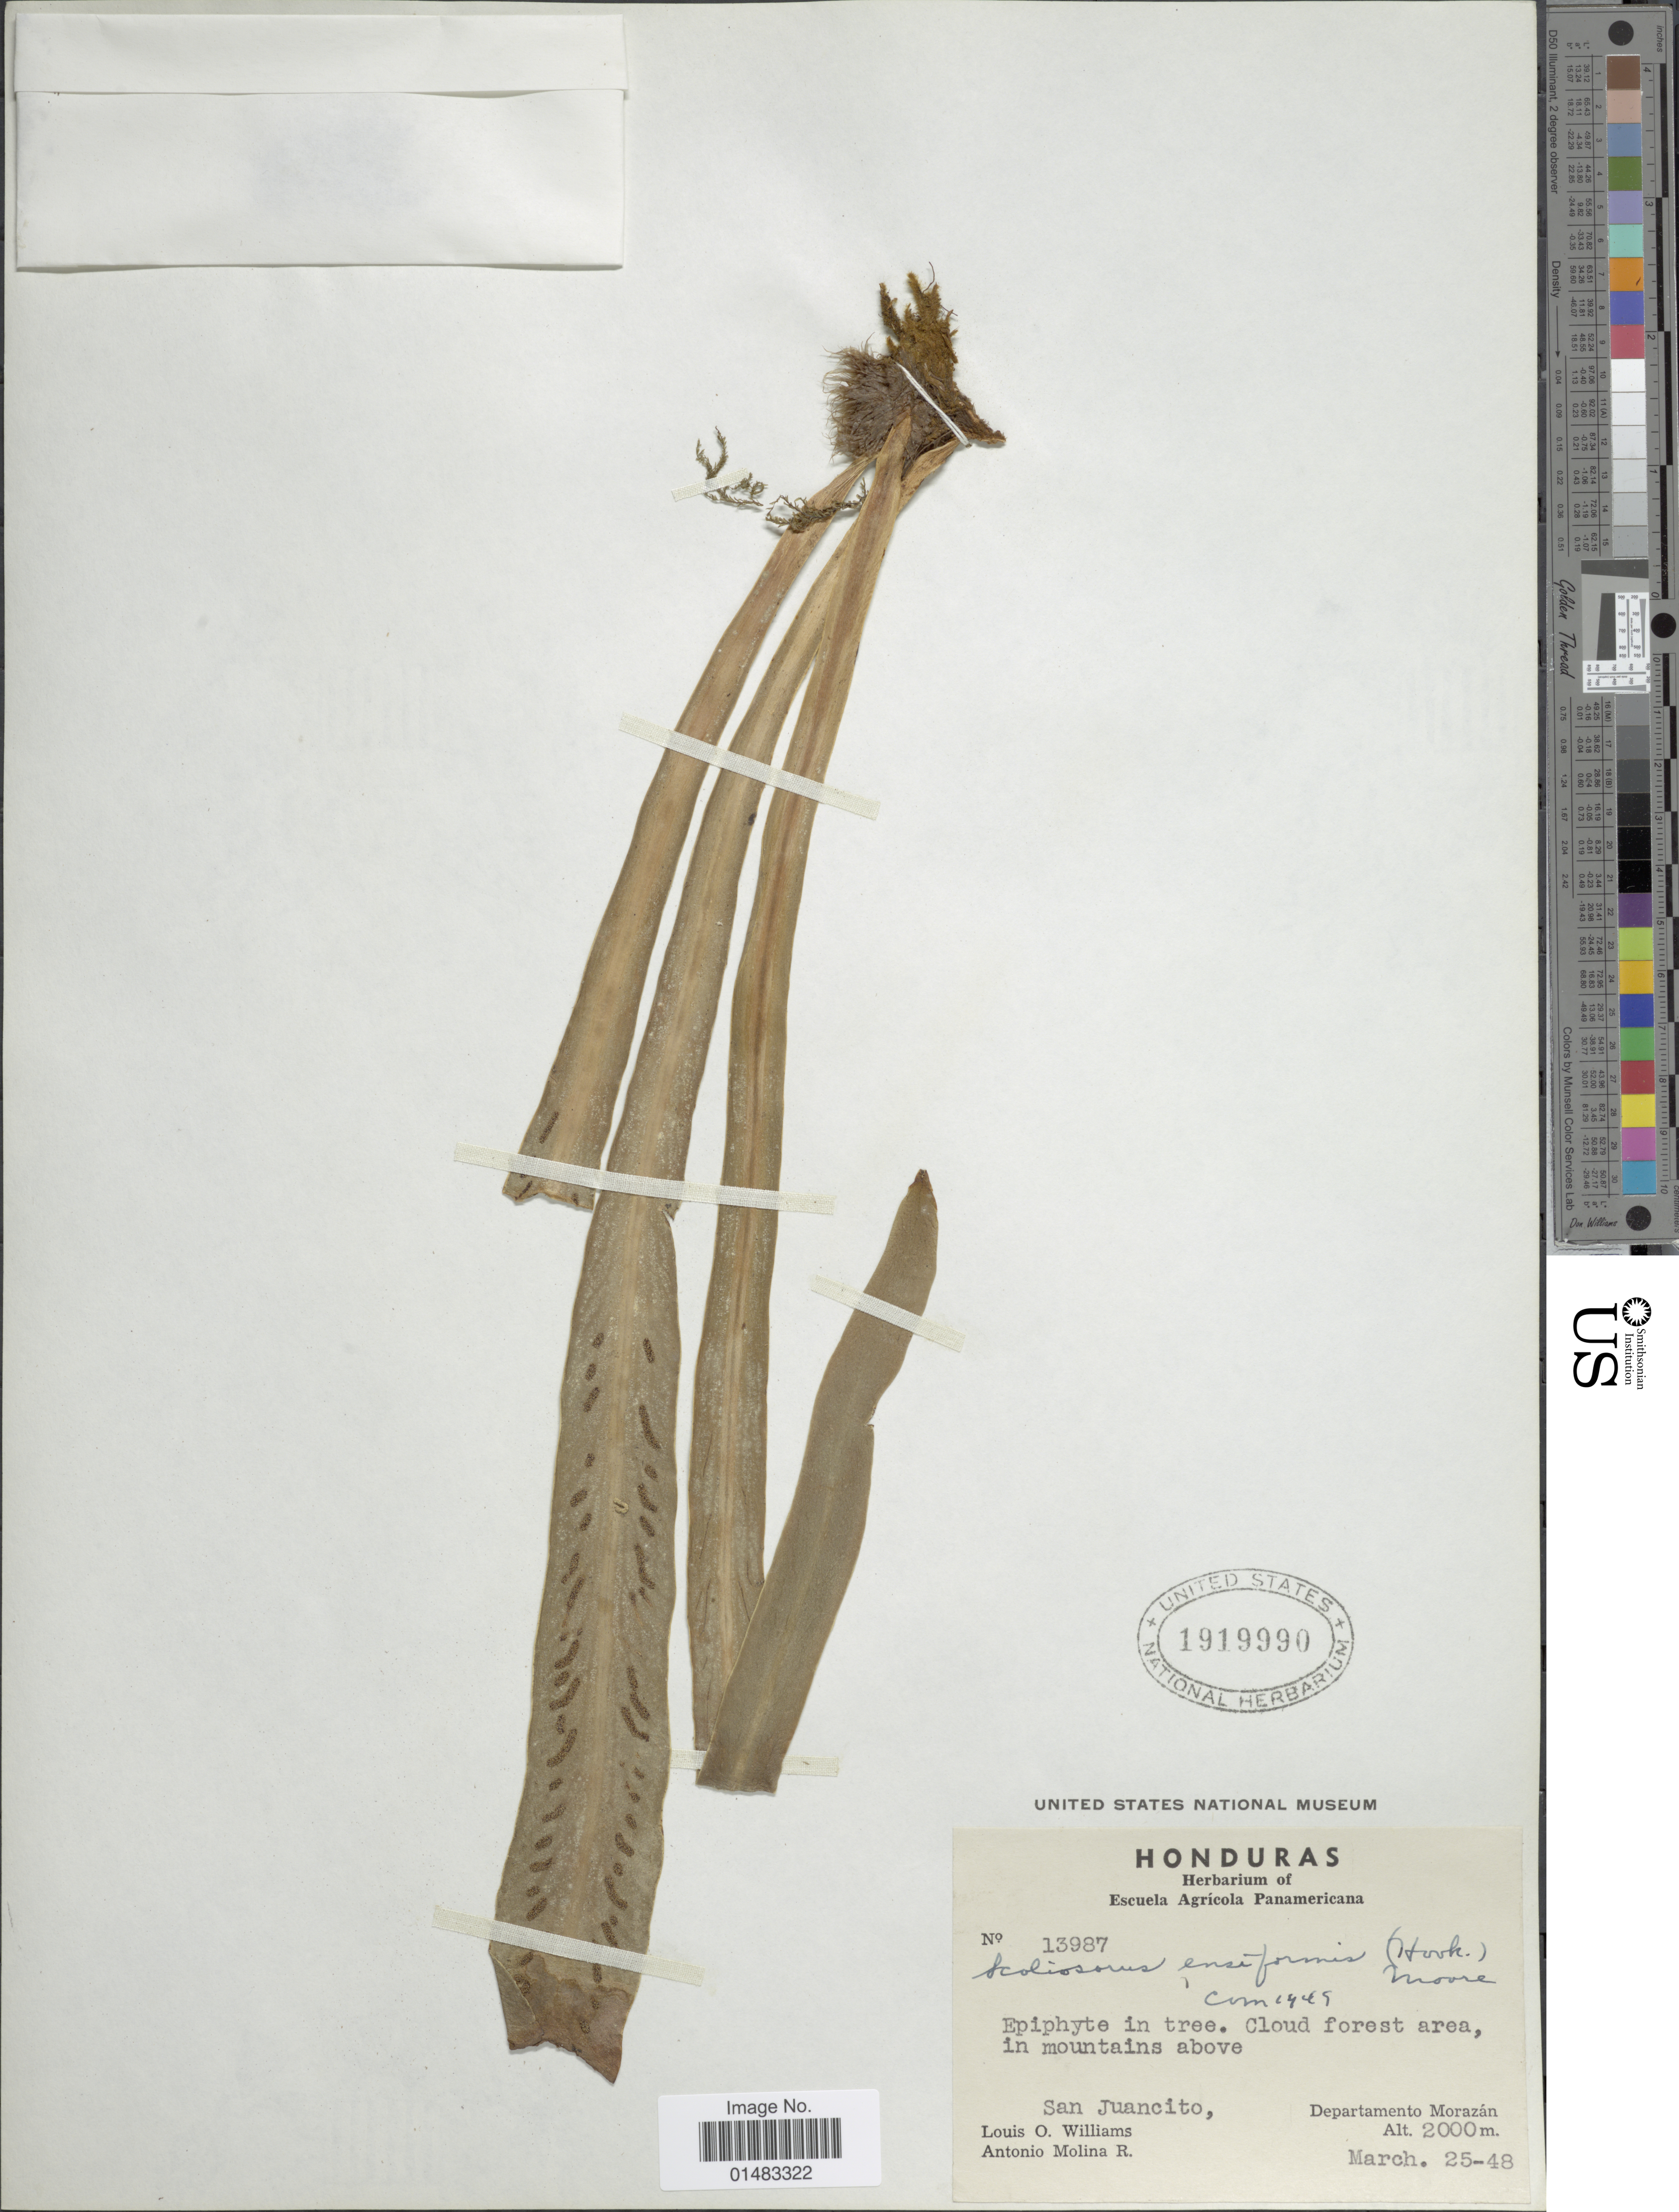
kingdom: Plantae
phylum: Tracheophyta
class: Polypodiopsida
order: Polypodiales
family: Pteridaceae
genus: Scoliosorus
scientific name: Scoliosorus ensiformis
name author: (Hook.) T. Moore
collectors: L. O. Williams & A. R. Molina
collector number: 13987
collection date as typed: Transcribed d/m/y: 25/3/48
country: Honduras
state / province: Fco. Morazán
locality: Epiphyte in tree. Cloud forest area, in mountains above, San Juancito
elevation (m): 2000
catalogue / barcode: US 1919990